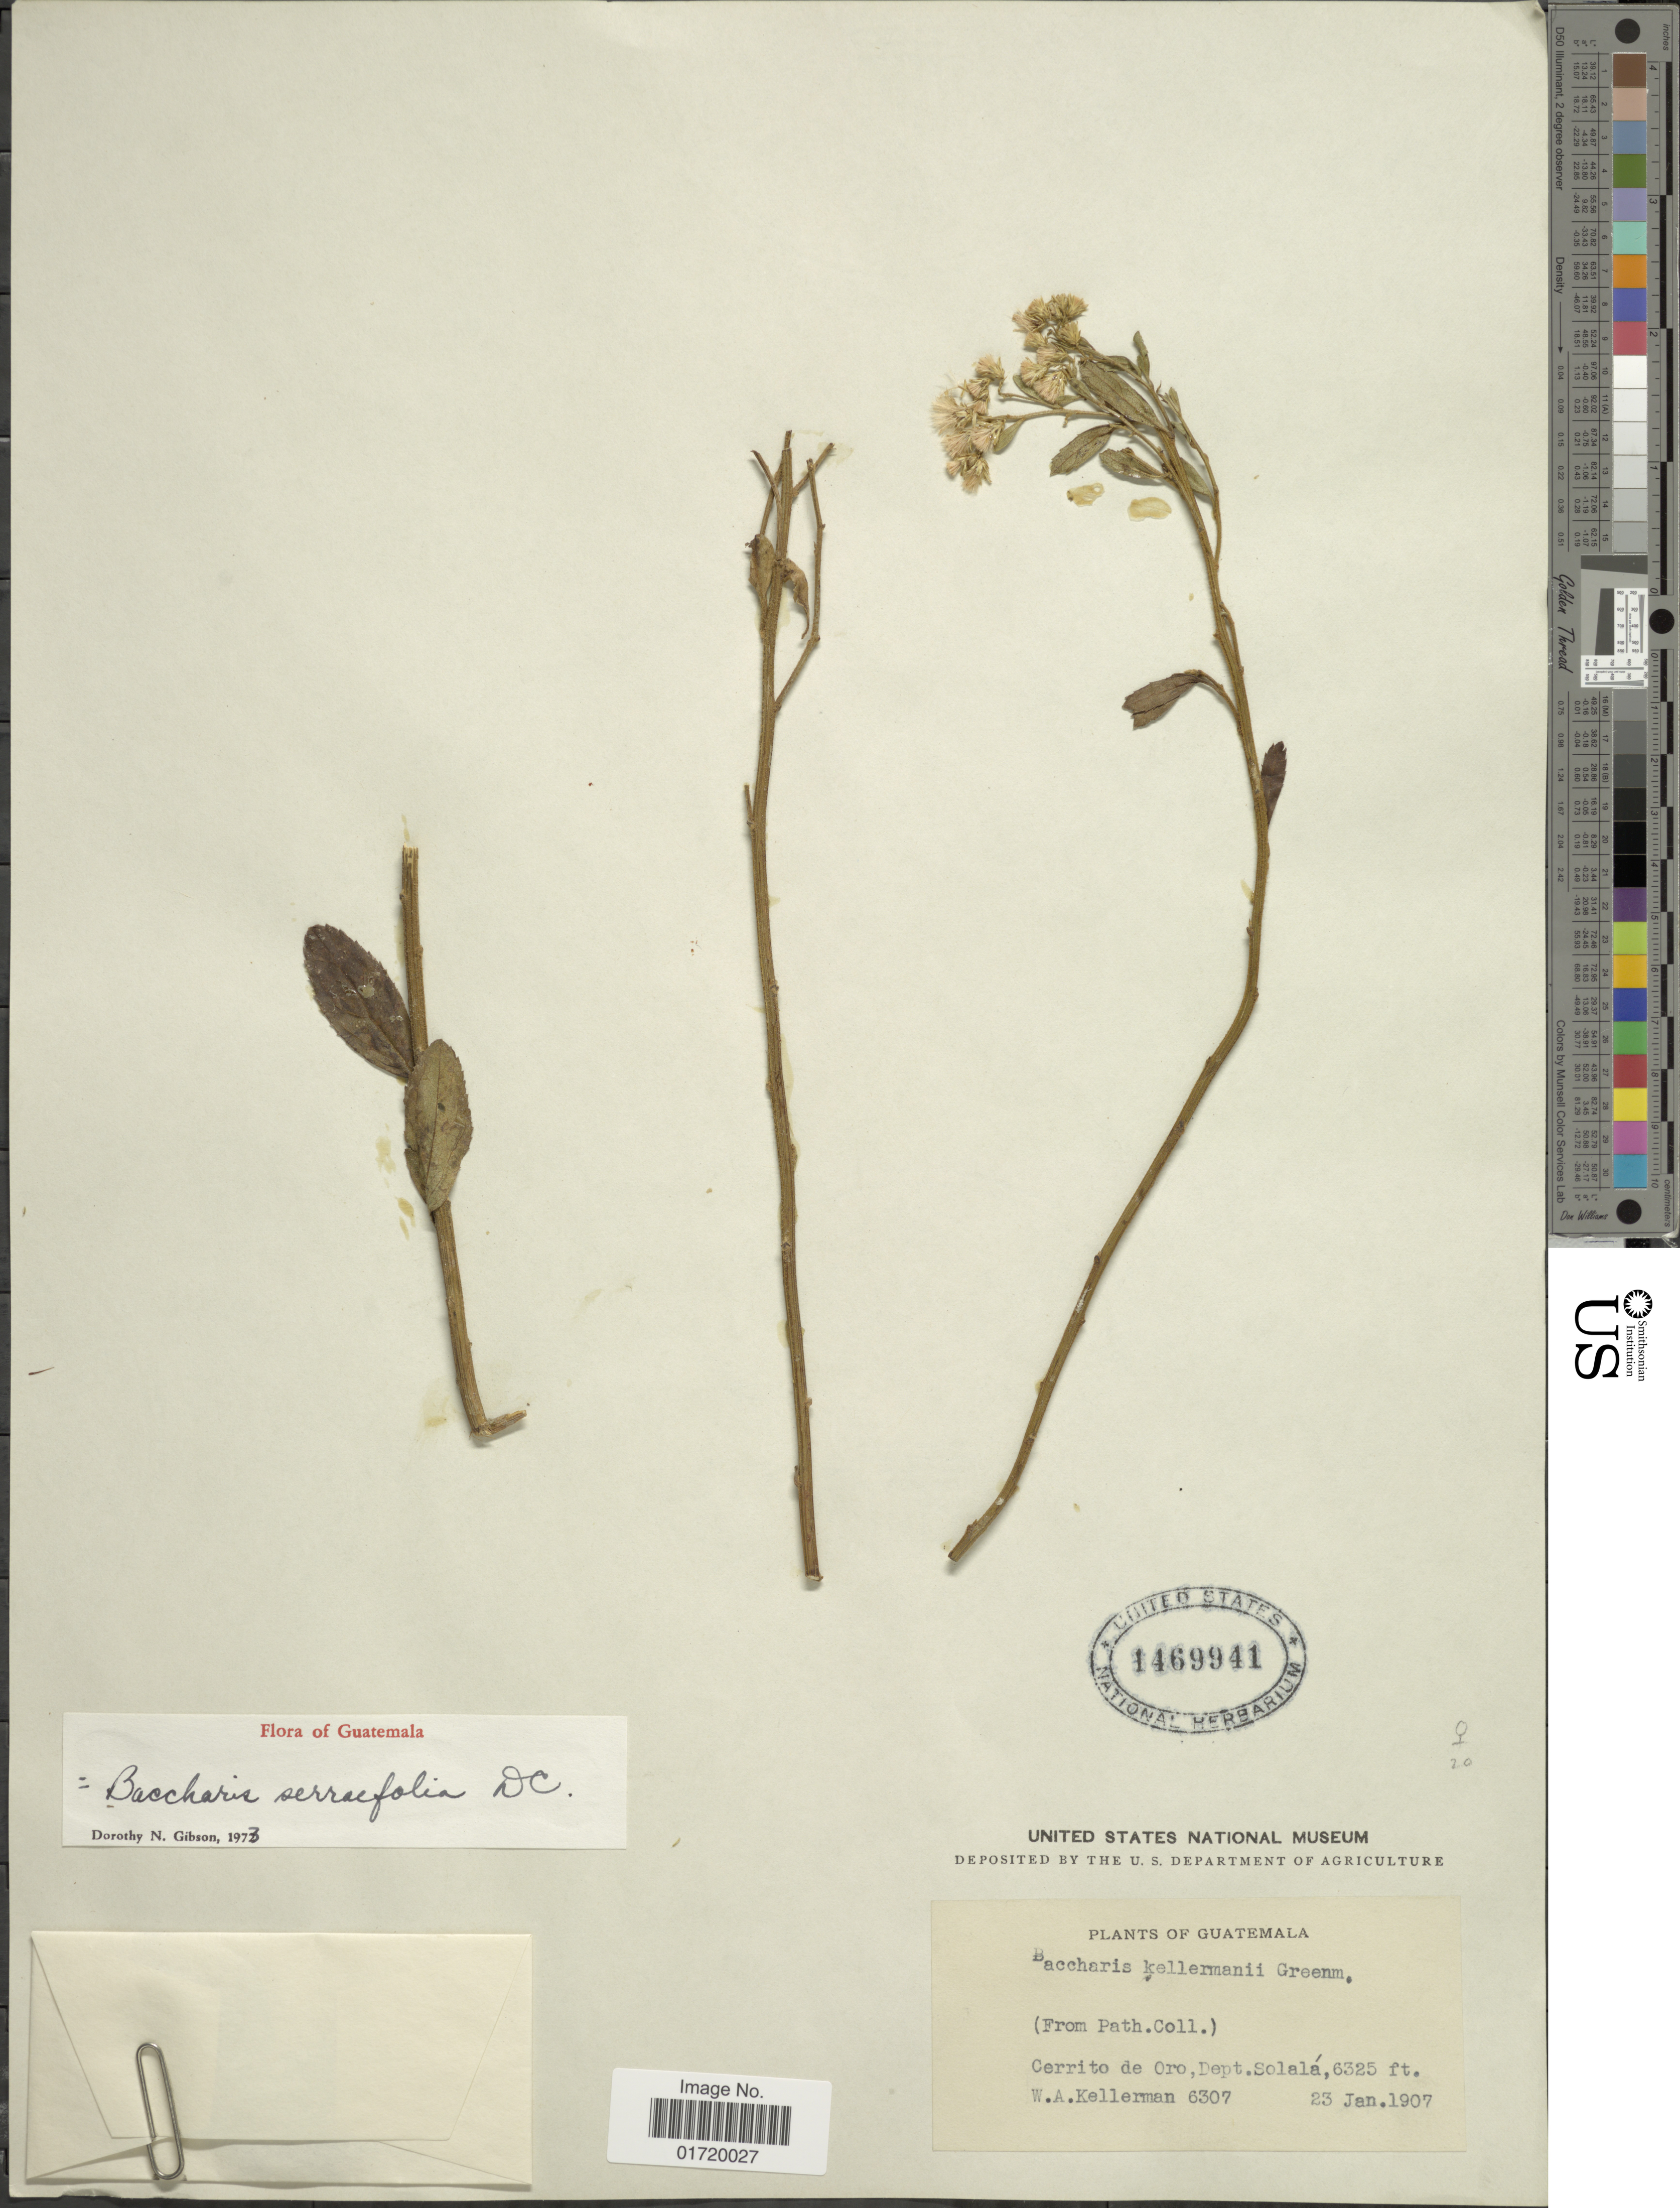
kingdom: Plantae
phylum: Tracheophyta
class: Magnoliopsida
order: Asterales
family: Asteraceae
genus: Baccharis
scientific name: Baccharis serrifolia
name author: DC.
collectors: W. Kellerman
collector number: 6307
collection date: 1907-01-23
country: Guatemala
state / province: Sololá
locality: Cerrito de Oro, dept. Solala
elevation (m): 1928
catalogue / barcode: US 1469941